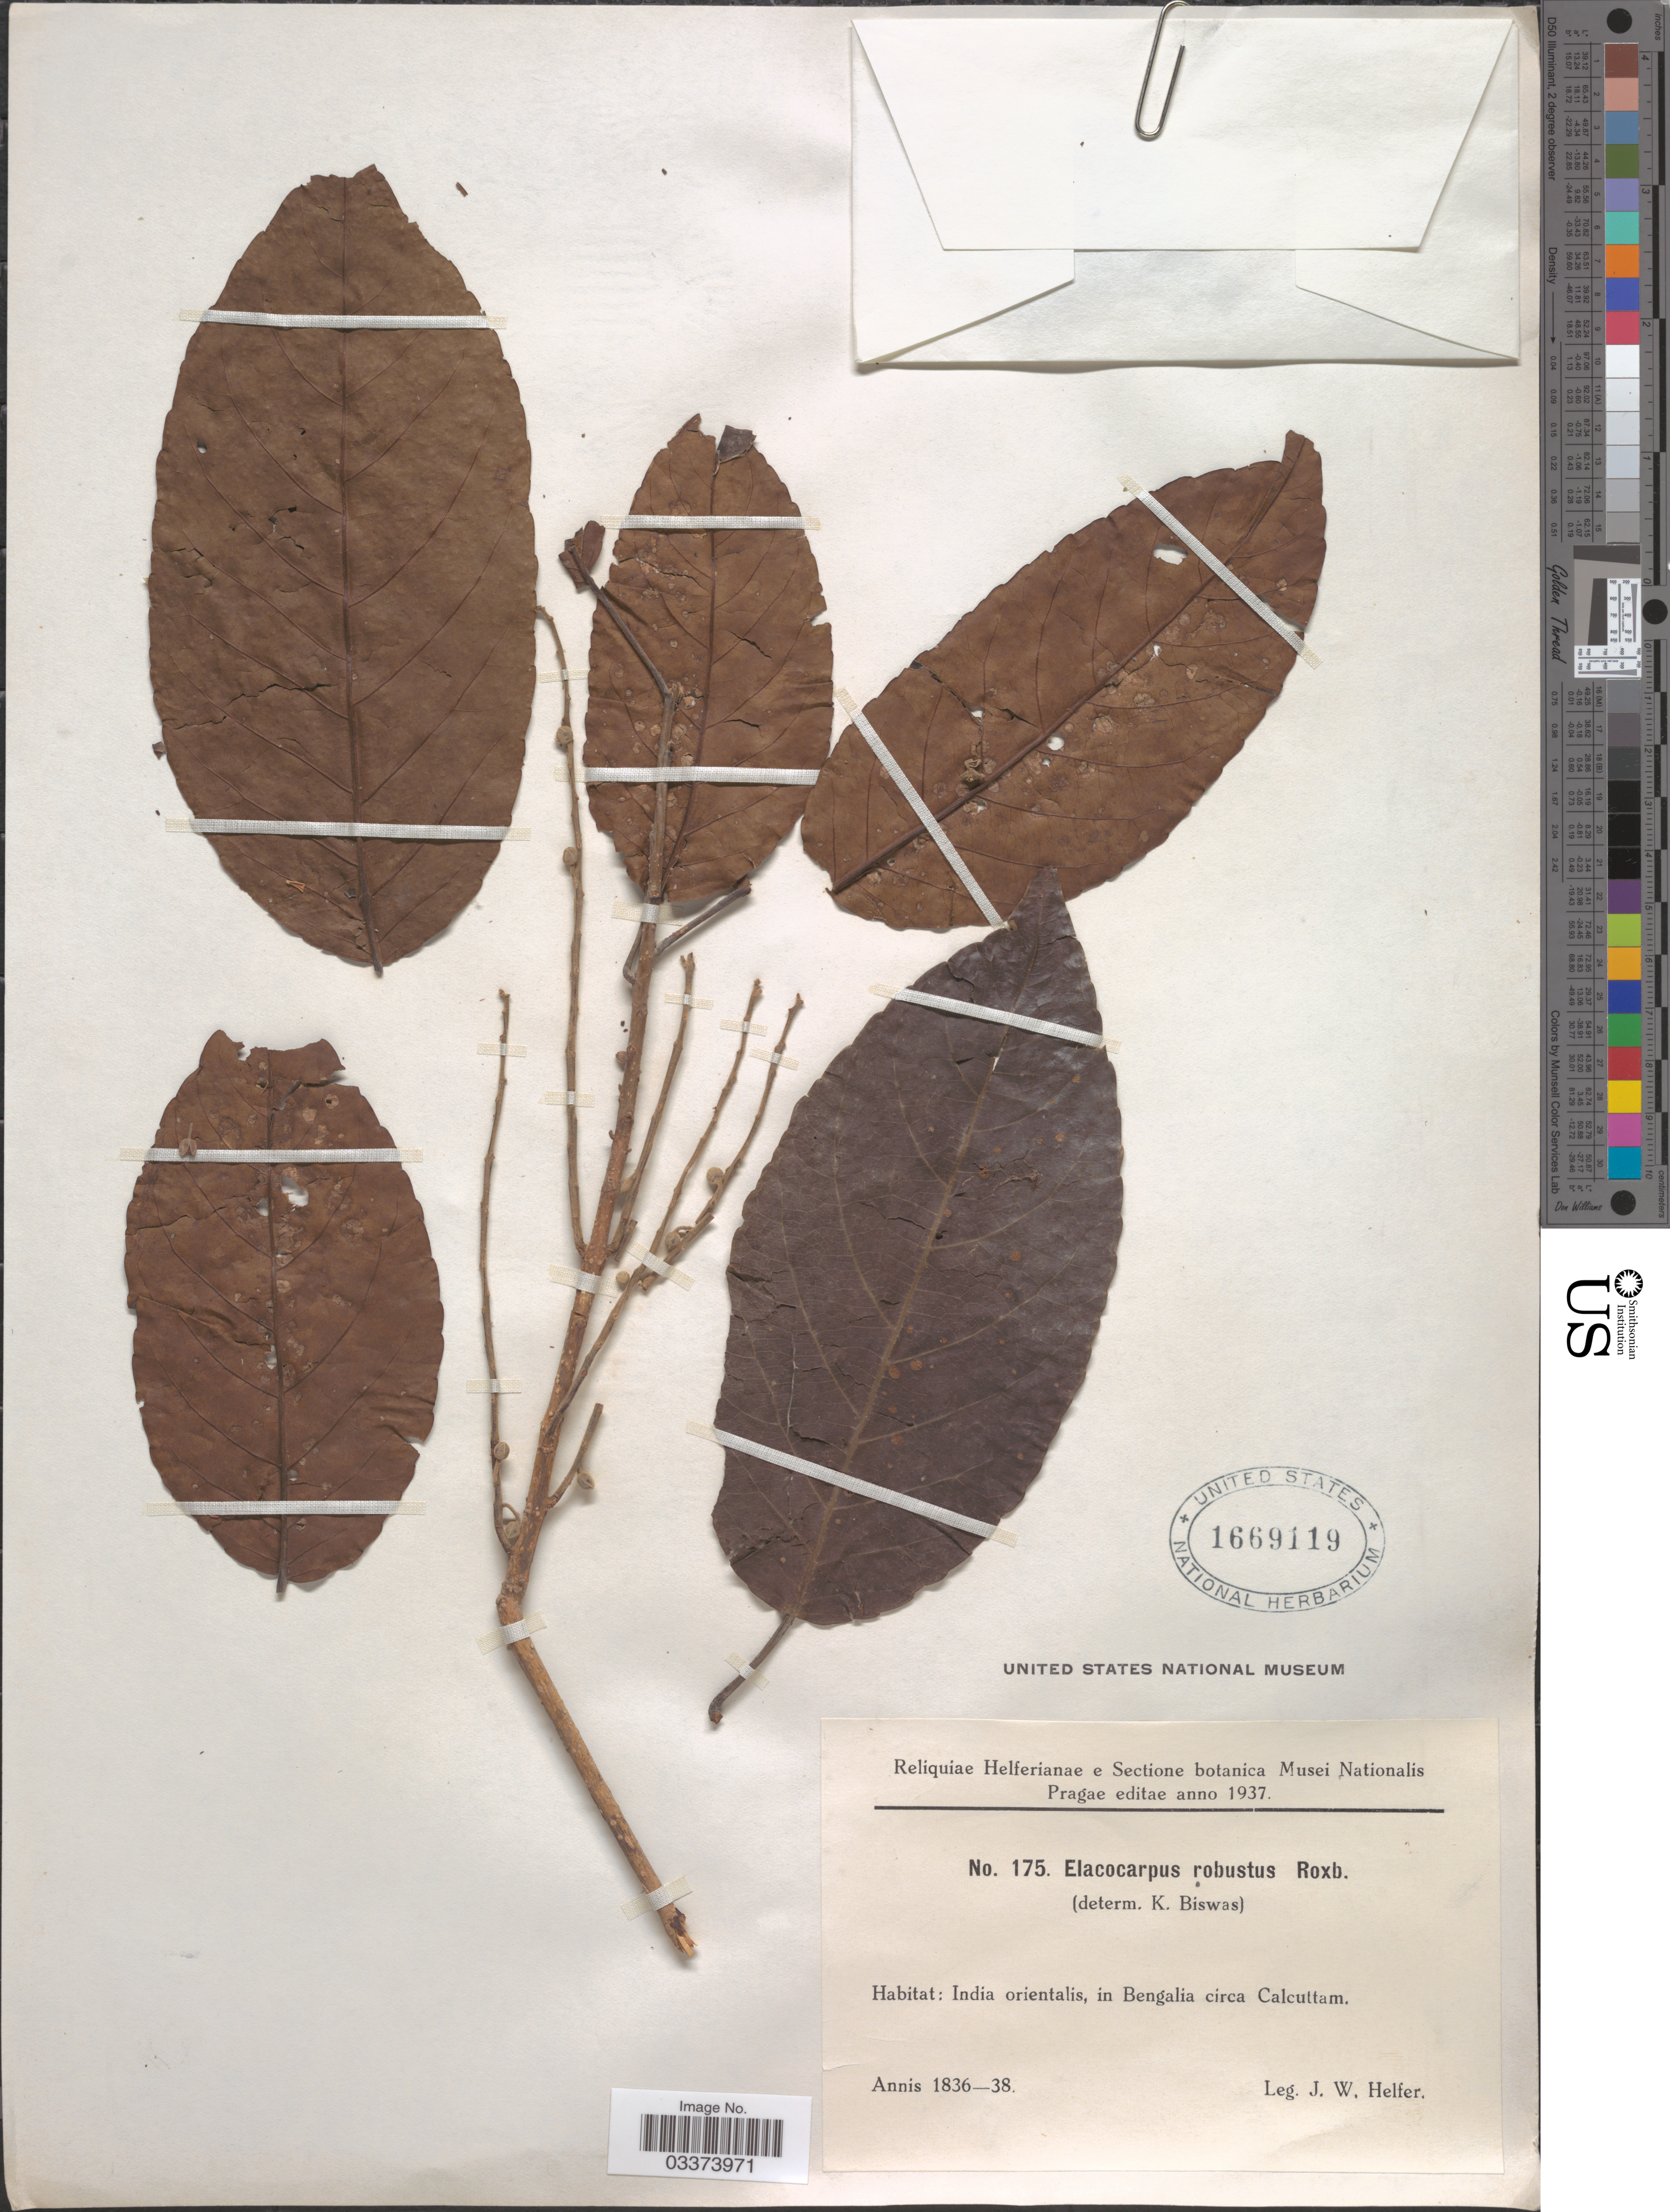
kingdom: Plantae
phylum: Tracheophyta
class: Magnoliopsida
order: Oxalidales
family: Elaeocarpaceae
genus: Elaeocarpus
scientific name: Elaeocarpus robustus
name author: Roxb.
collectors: J. W. Helfer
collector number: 175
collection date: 1836/1838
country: India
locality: India orientalis, in Bengalia circa Calcuttam.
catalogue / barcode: US 1669119